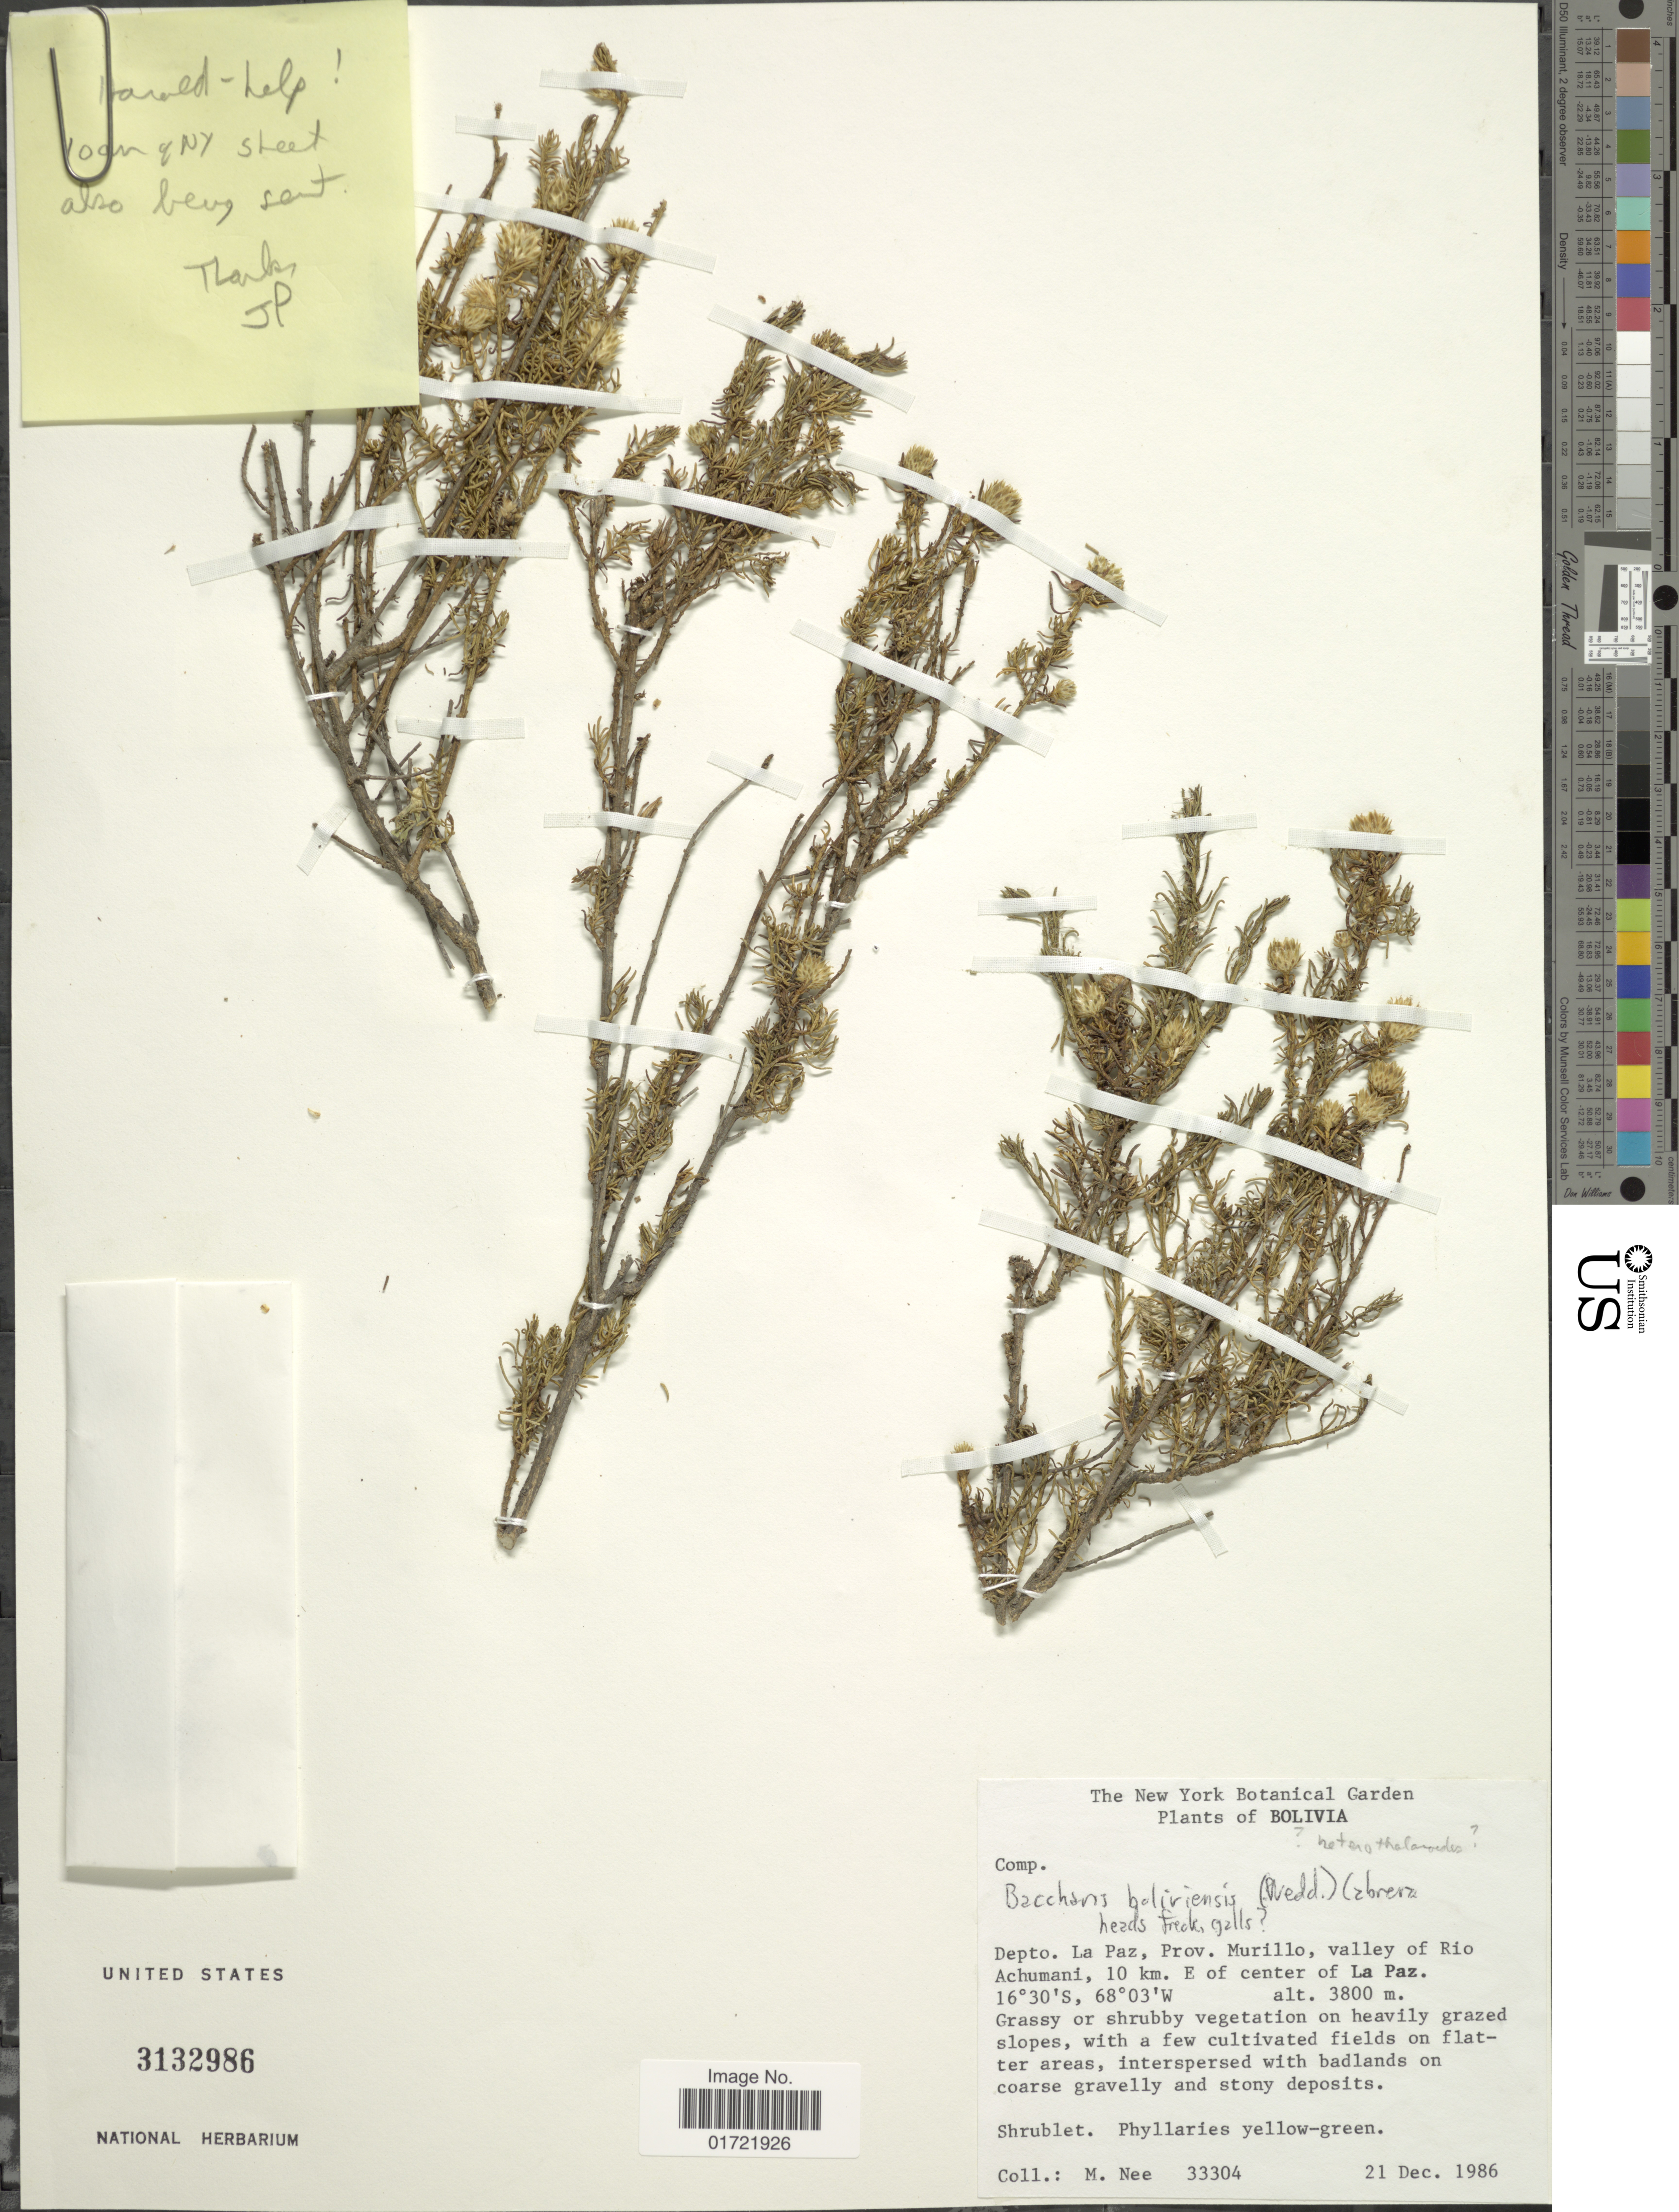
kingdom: Plantae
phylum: Tracheophyta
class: Magnoliopsida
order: Asterales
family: Asteraceae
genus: Baccharis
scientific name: Baccharis bolivensis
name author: (Wedd.) Cabrera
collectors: M. Nee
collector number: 33304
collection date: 1986-12-21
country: Bolivia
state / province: La Paz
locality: Prov. Murillo, valley of RIo Achumani, 10 km, E of Center of La Paz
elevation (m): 3800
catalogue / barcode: US 3132986